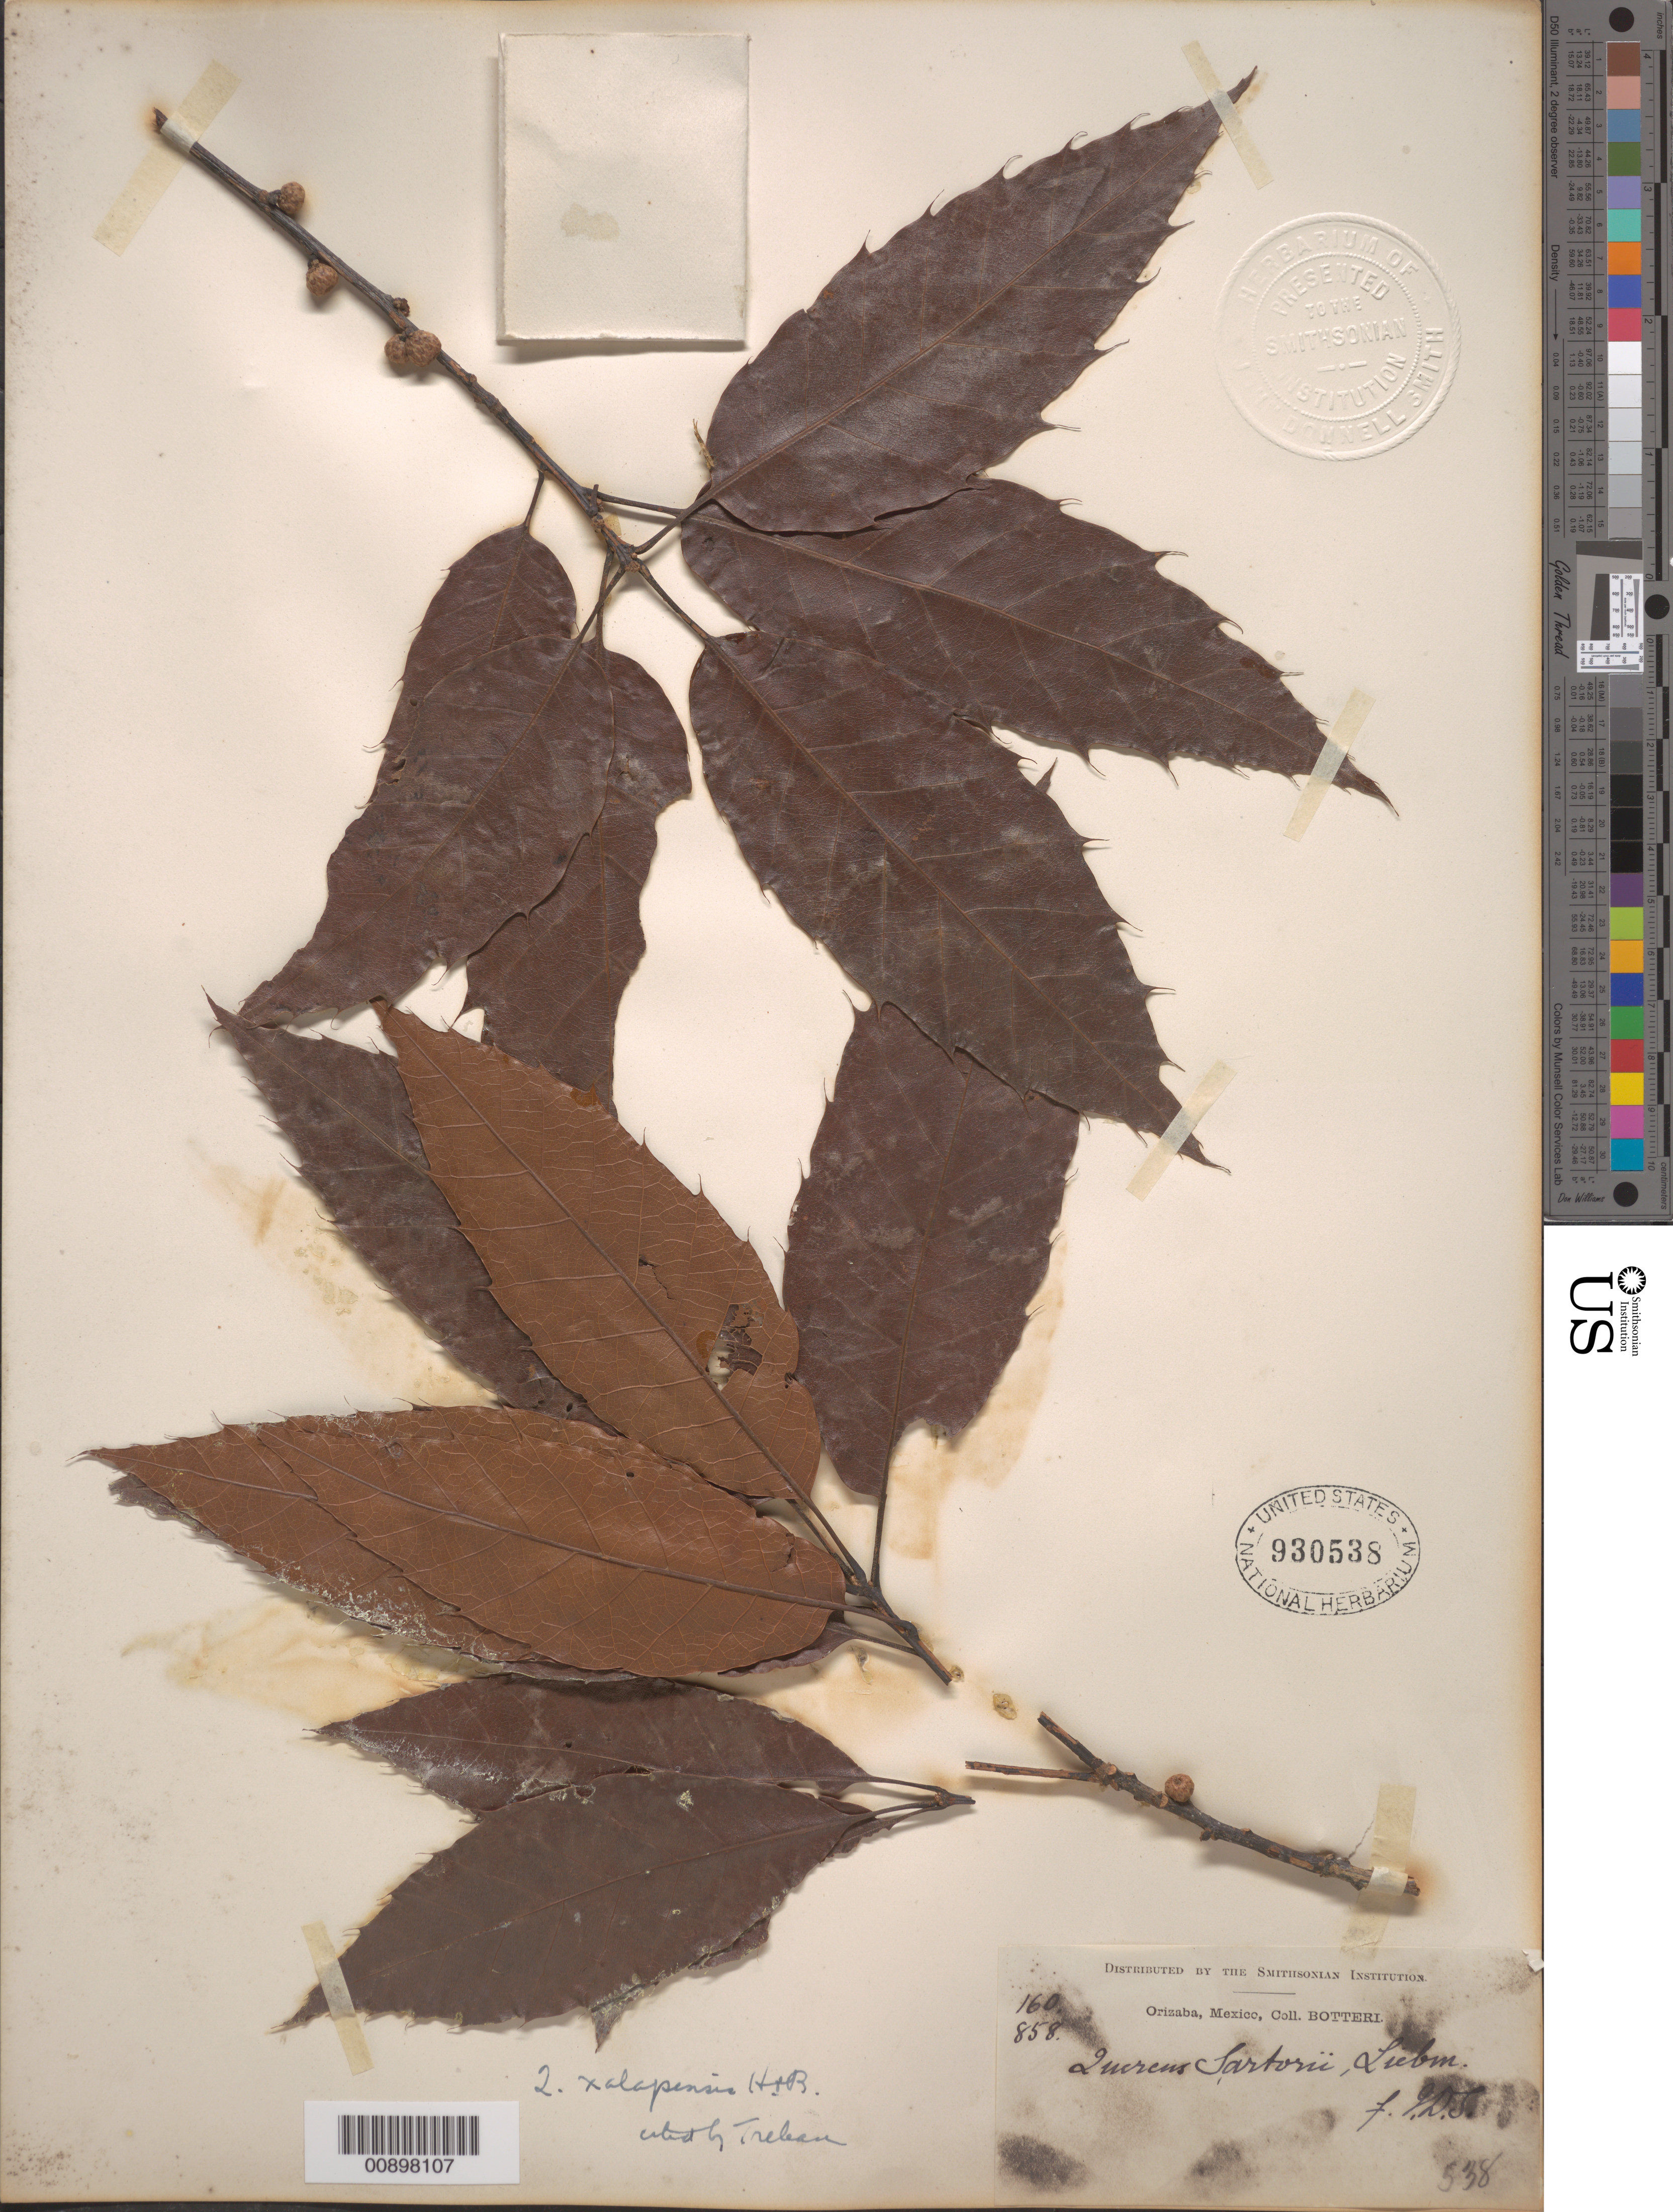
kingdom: Plantae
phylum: Tracheophyta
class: Magnoliopsida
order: Fagales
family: Fagaceae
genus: Quercus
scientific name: Quercus xalapensis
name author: Bonpl.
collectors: M. Botteri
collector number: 160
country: Mexico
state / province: Veracruz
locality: Orizaba.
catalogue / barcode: US 930538